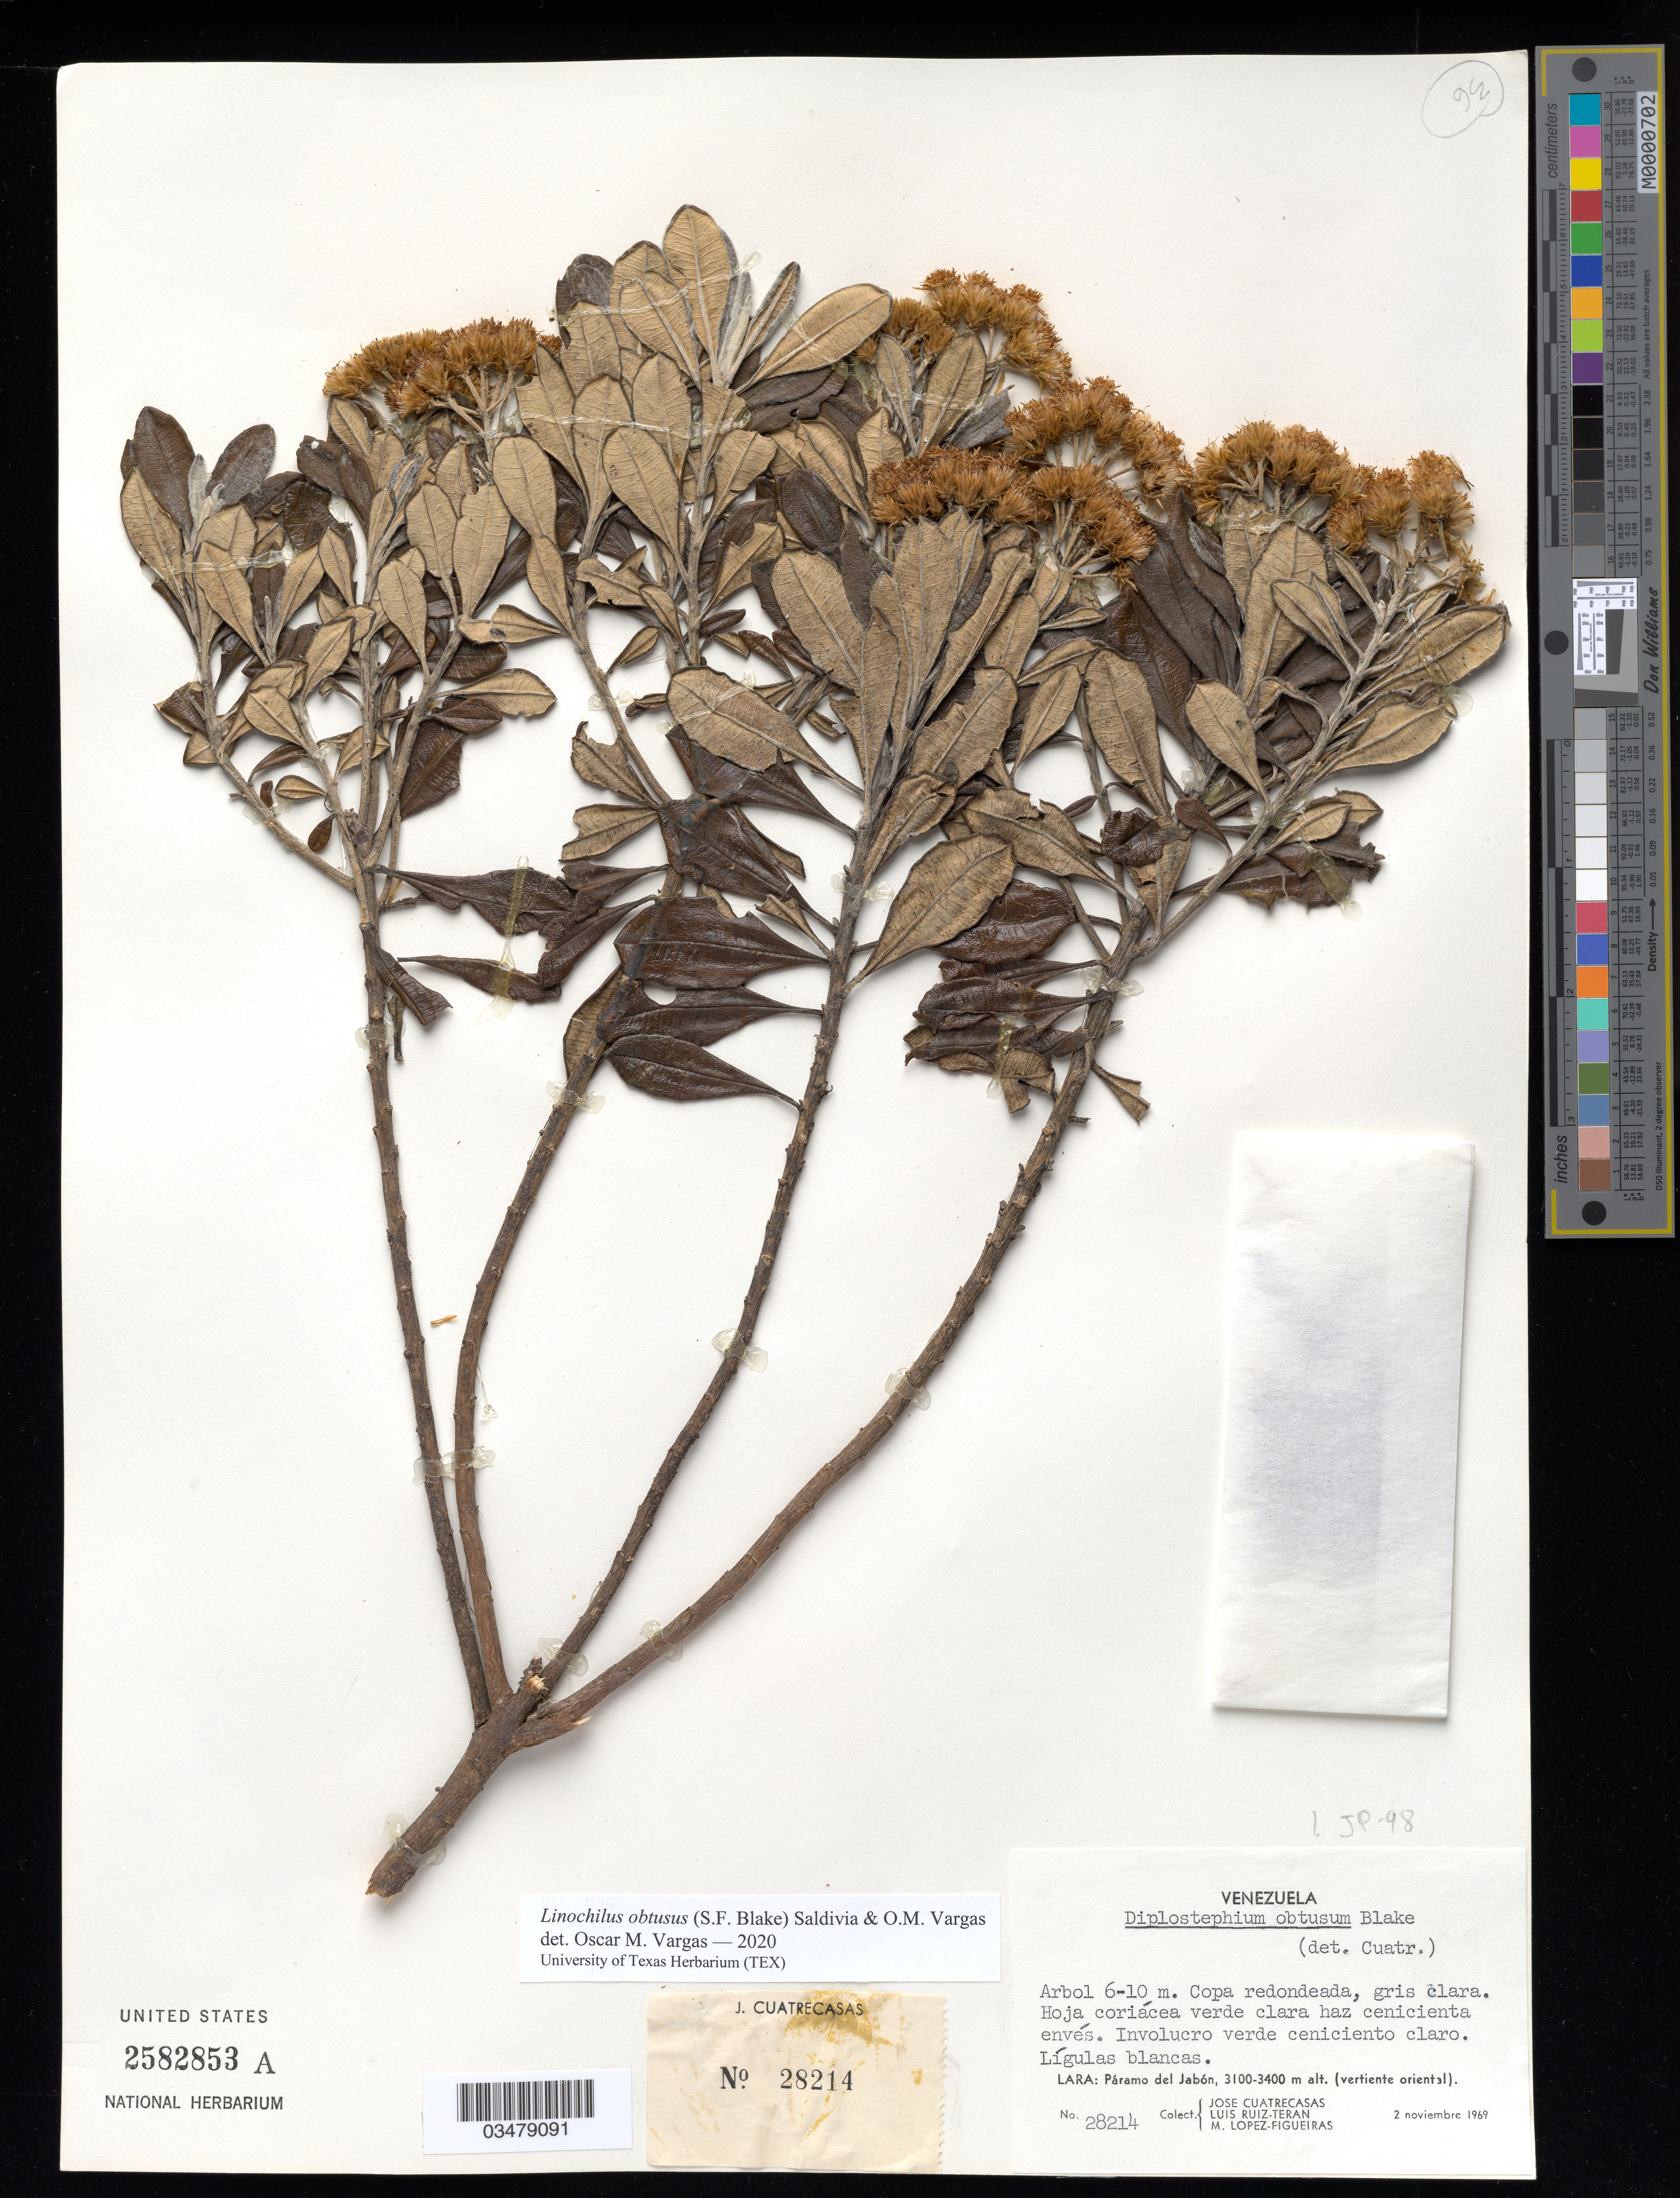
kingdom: Plantae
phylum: Tracheophyta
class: Magnoliopsida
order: Asterales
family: Asteraceae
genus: Linochilus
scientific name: Linochilus obtusus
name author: (S.F. Blake) Saldivia & O.M. Vargas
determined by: Vargas, Oscar M.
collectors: J. Cuatrecasas, L. E. Ruíz-Terán & M. López Figueiras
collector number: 28214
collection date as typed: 02 Nov 1969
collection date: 1969-11-02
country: Venezuela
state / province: Lara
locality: Paramo del Jabon, eastern slope.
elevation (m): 3100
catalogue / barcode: US 2582853A